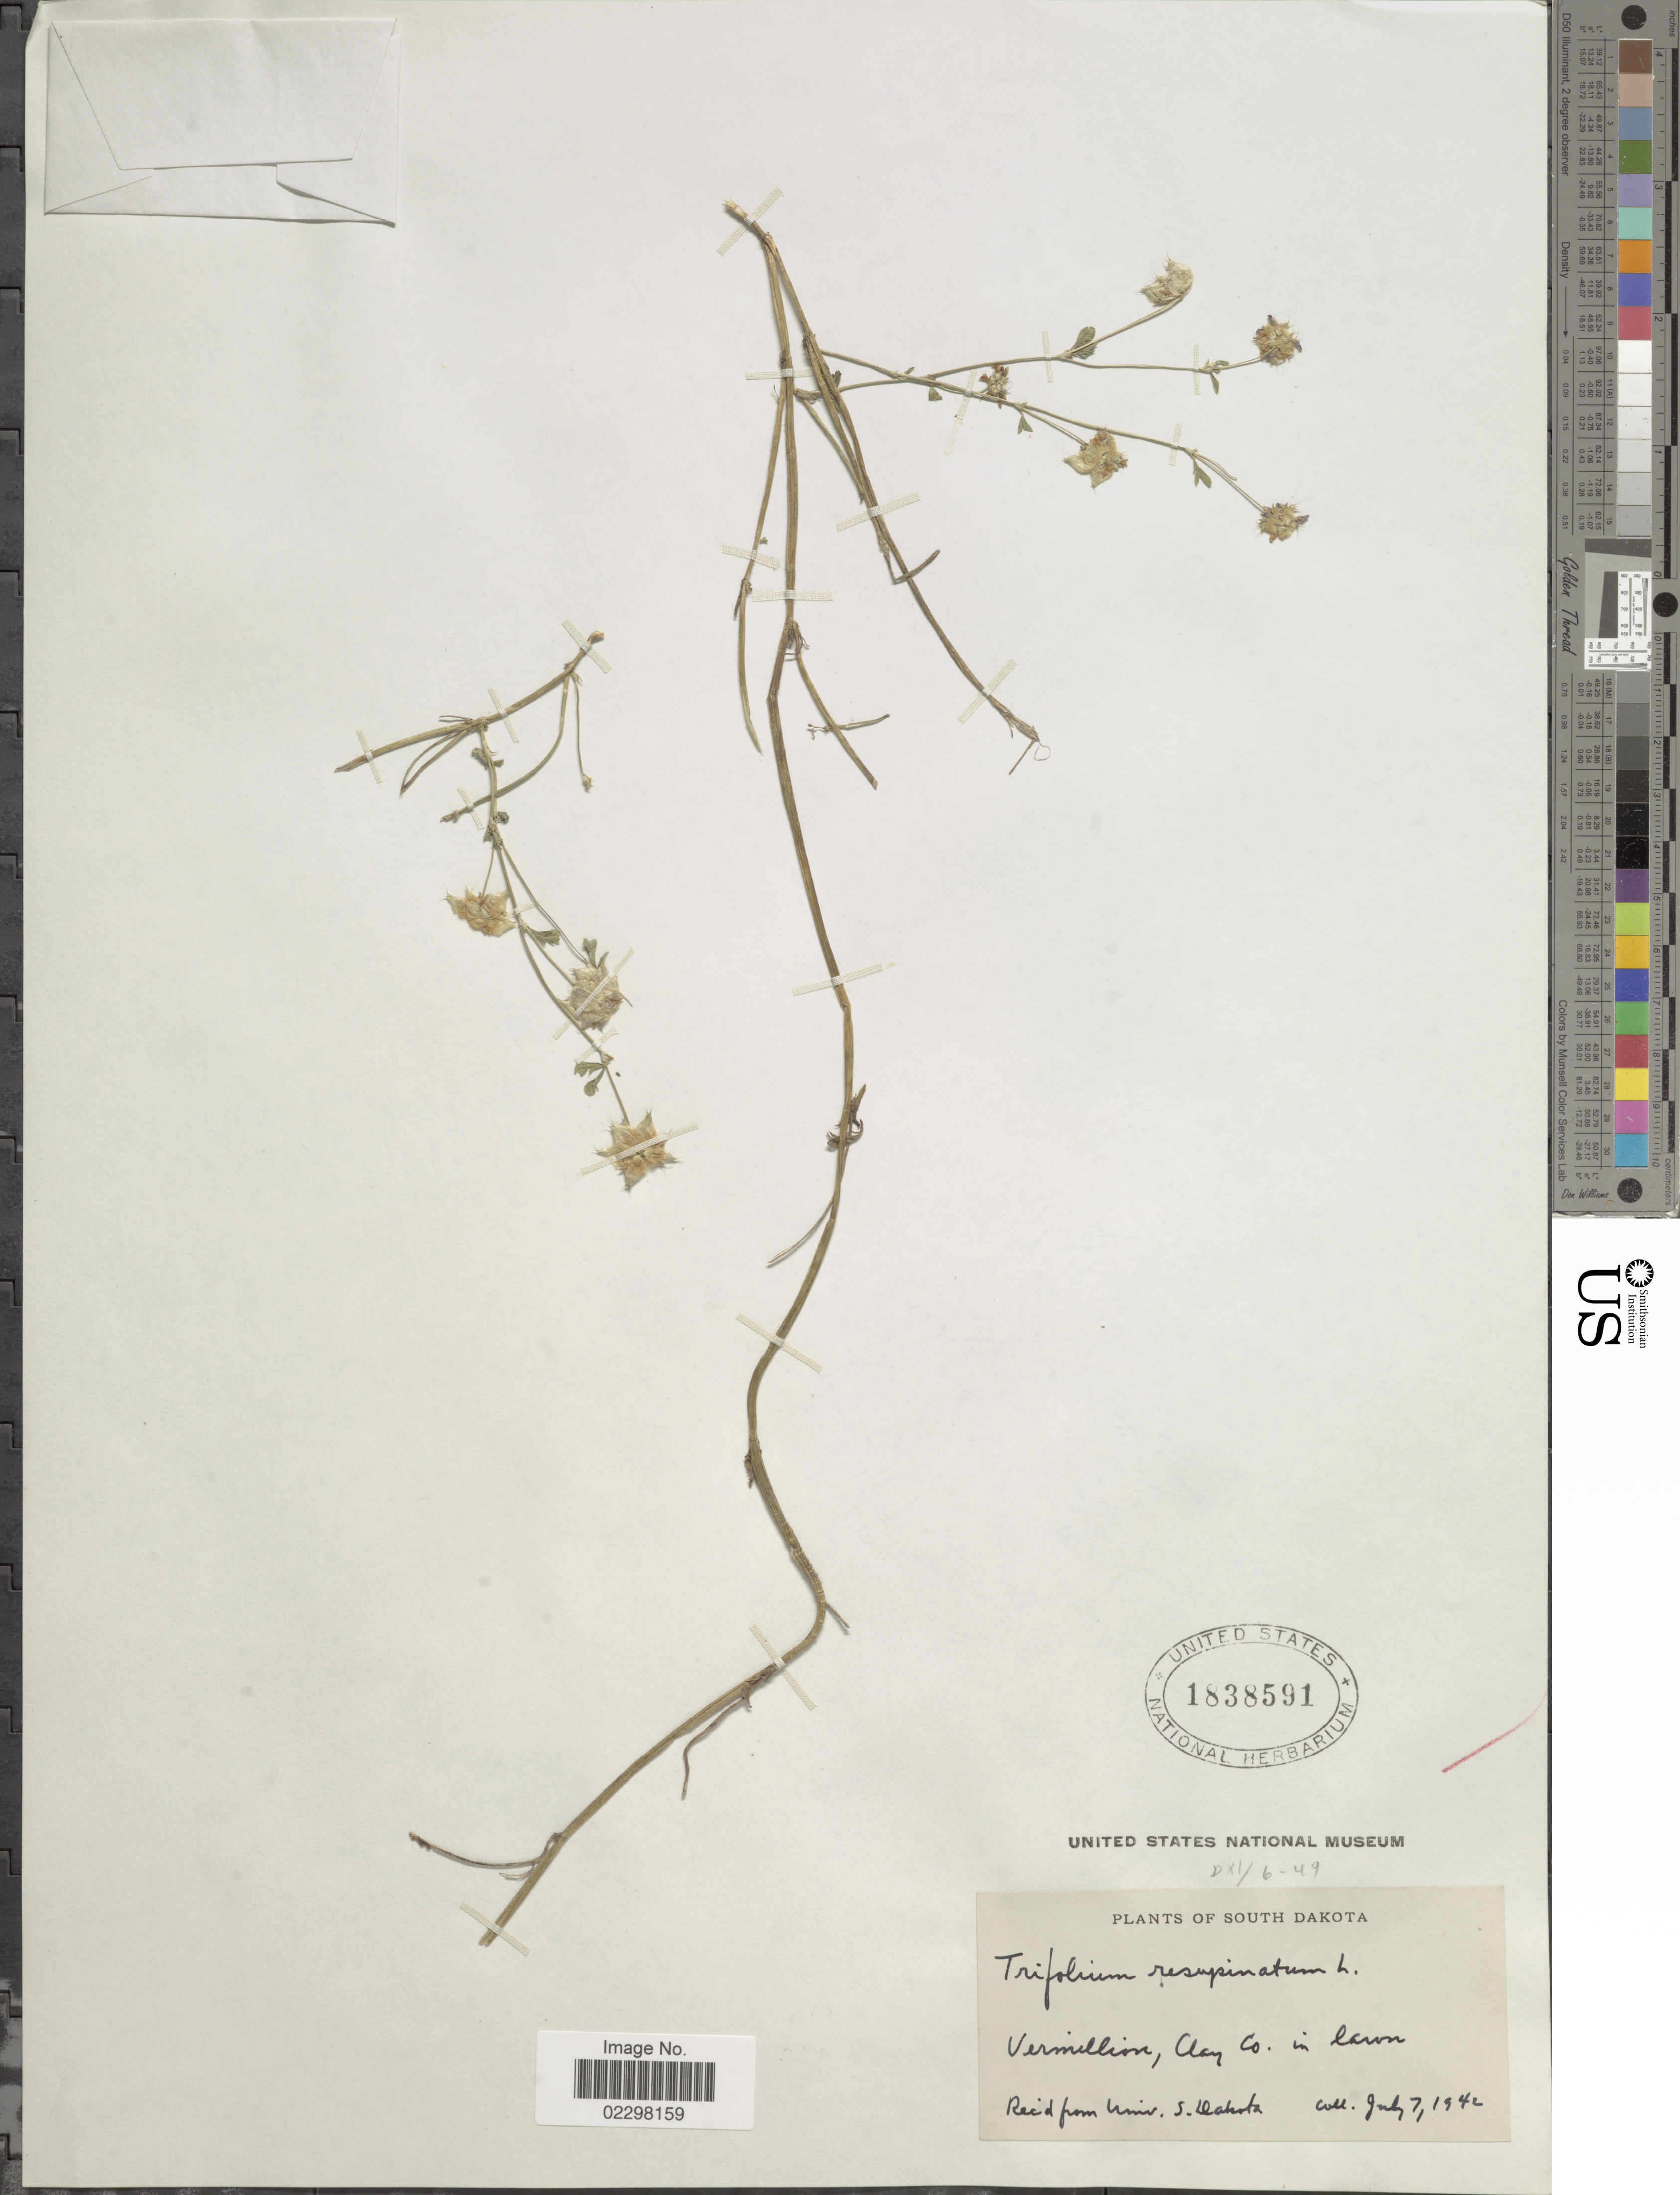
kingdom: Plantae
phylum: Tracheophyta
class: Magnoliopsida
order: Fabales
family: Fabaceae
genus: Trifolium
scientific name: Trifolium resupinatum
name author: L.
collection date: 1942-07-07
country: United States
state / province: South Dakota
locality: Vermillion, Clay Co. in lawn.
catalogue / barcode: US 1838591